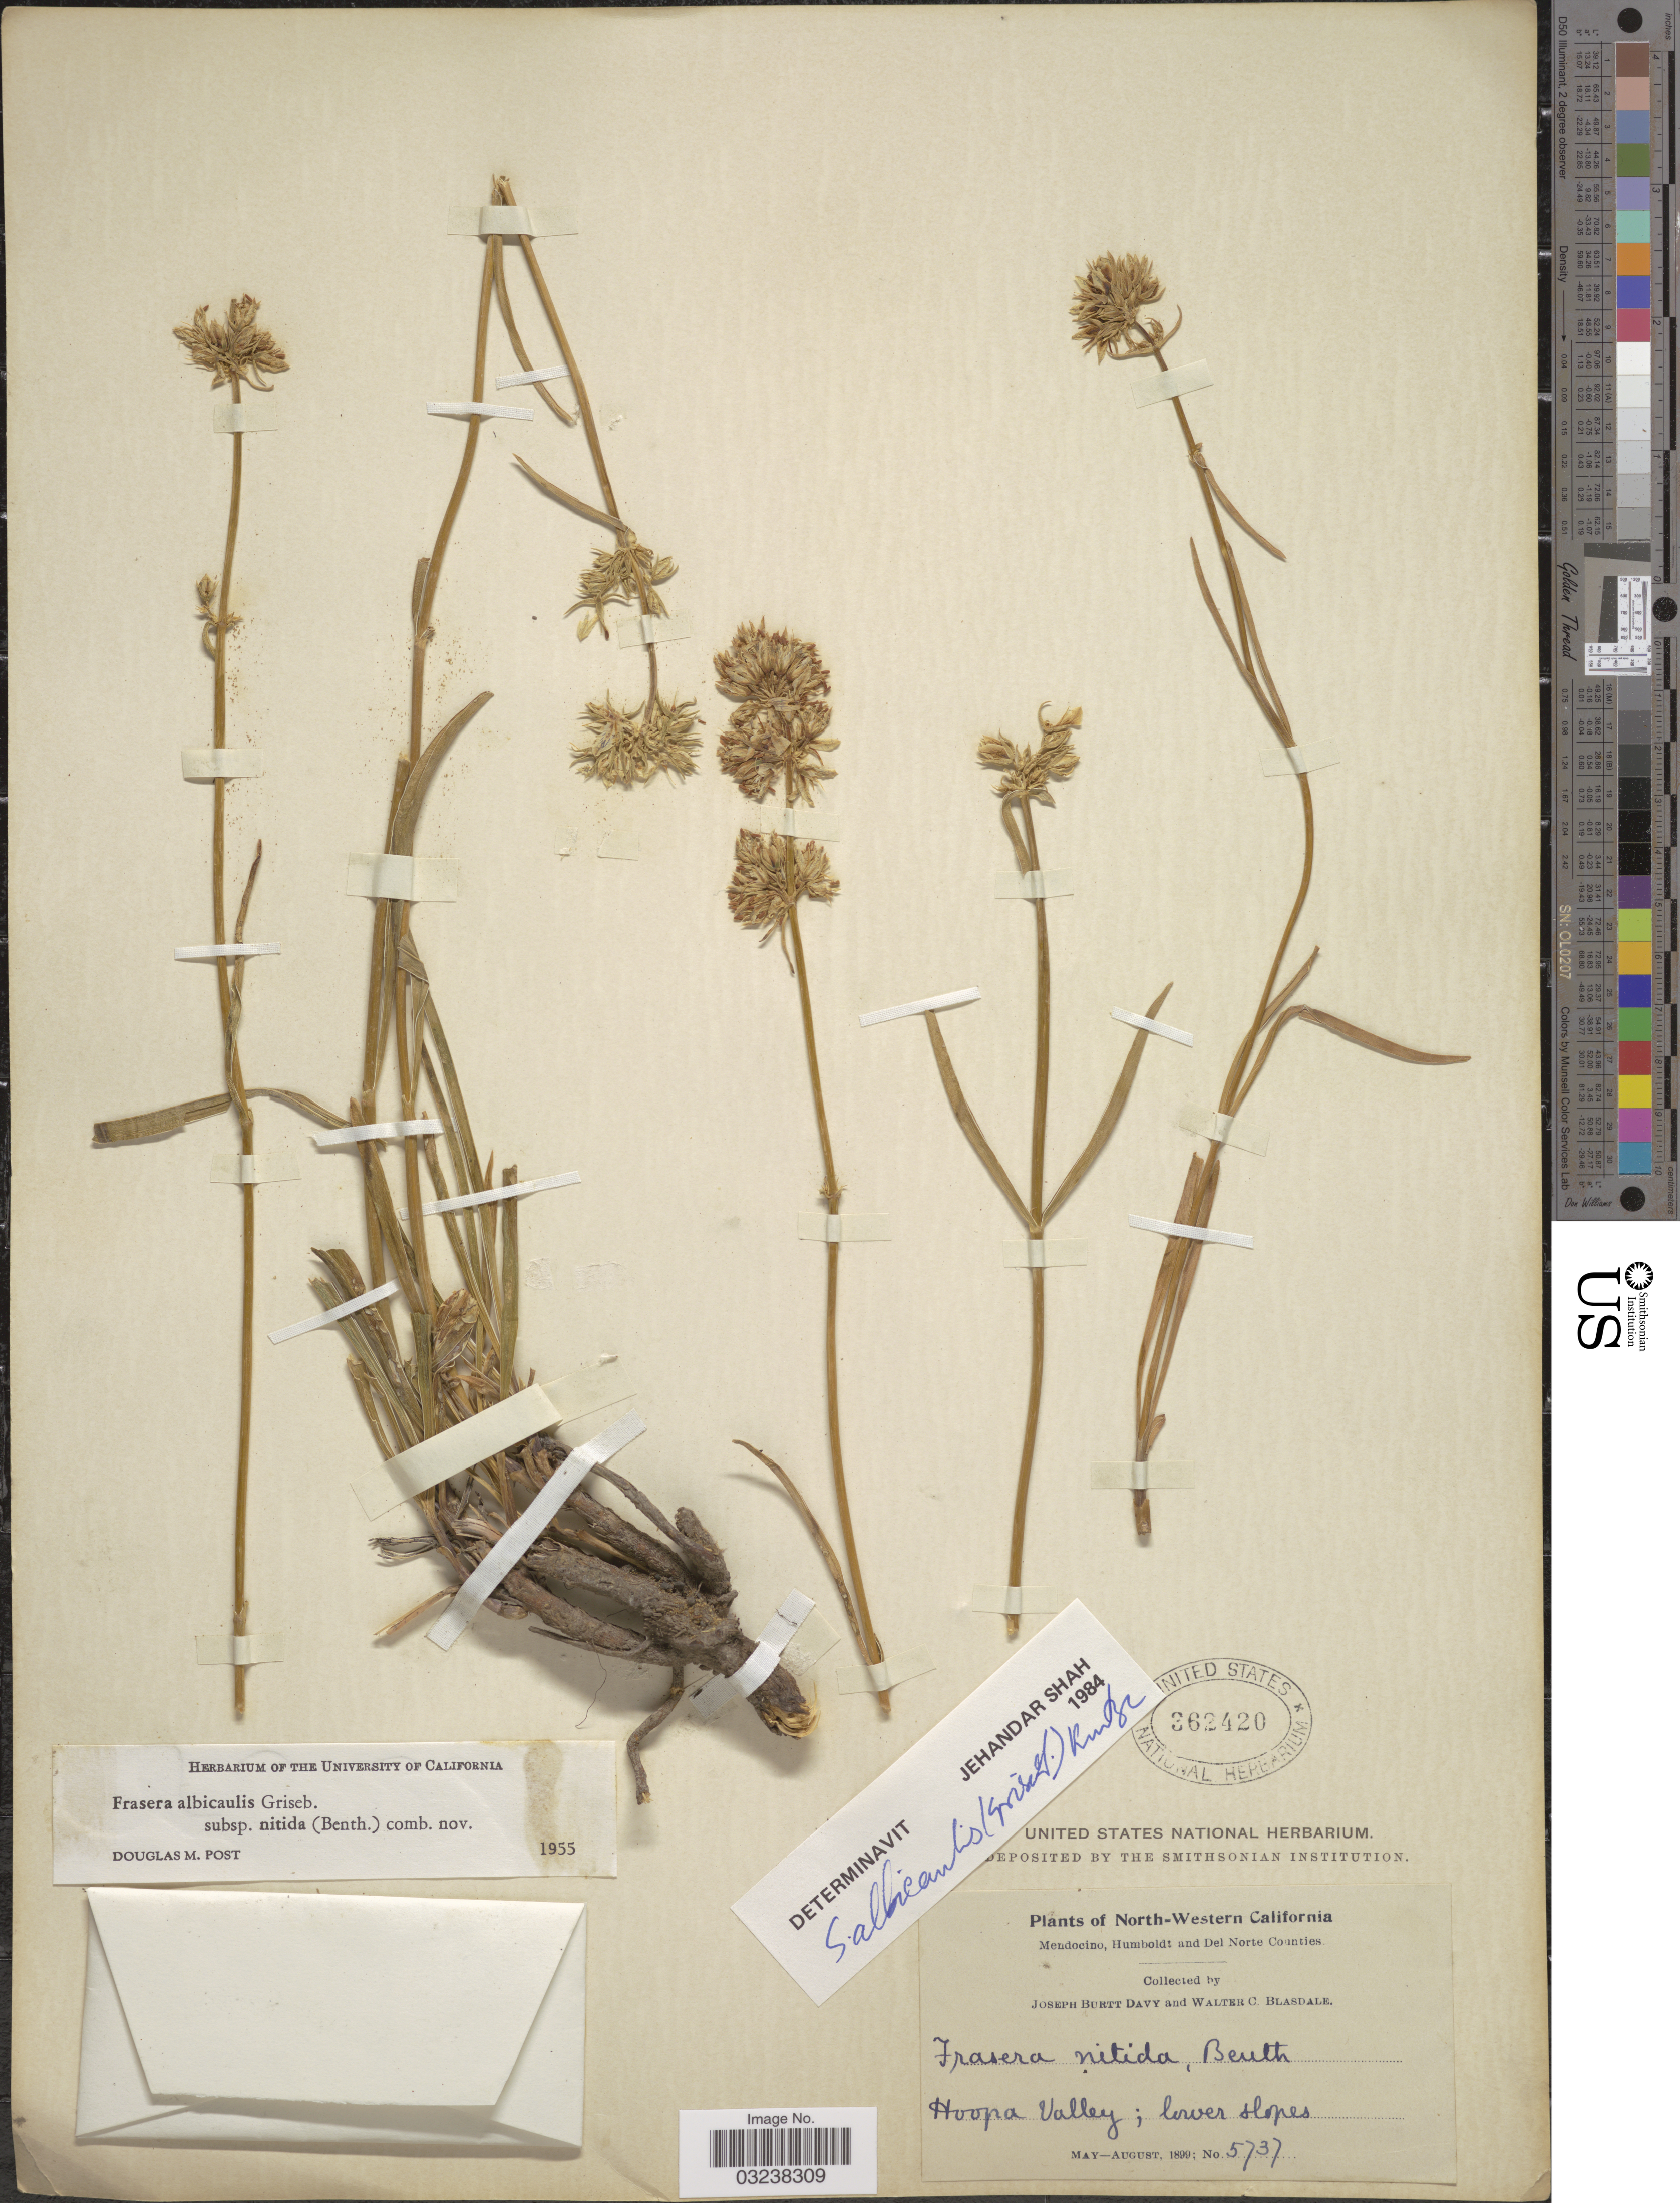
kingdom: Plantae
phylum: Tracheophyta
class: Magnoliopsida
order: Gentianales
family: Gentianaceae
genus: Swertia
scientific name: Swertia albicaulis var. nitida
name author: (Benth.) Kuntze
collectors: J. Burtt Davy & W. Blasdale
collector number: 5737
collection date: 1899-05/1899-08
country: United States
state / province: California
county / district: Mendocino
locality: North-Western California. Mendocino, Humboldt: and Del Norte Counties. Hoopa Valley.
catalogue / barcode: US 362420